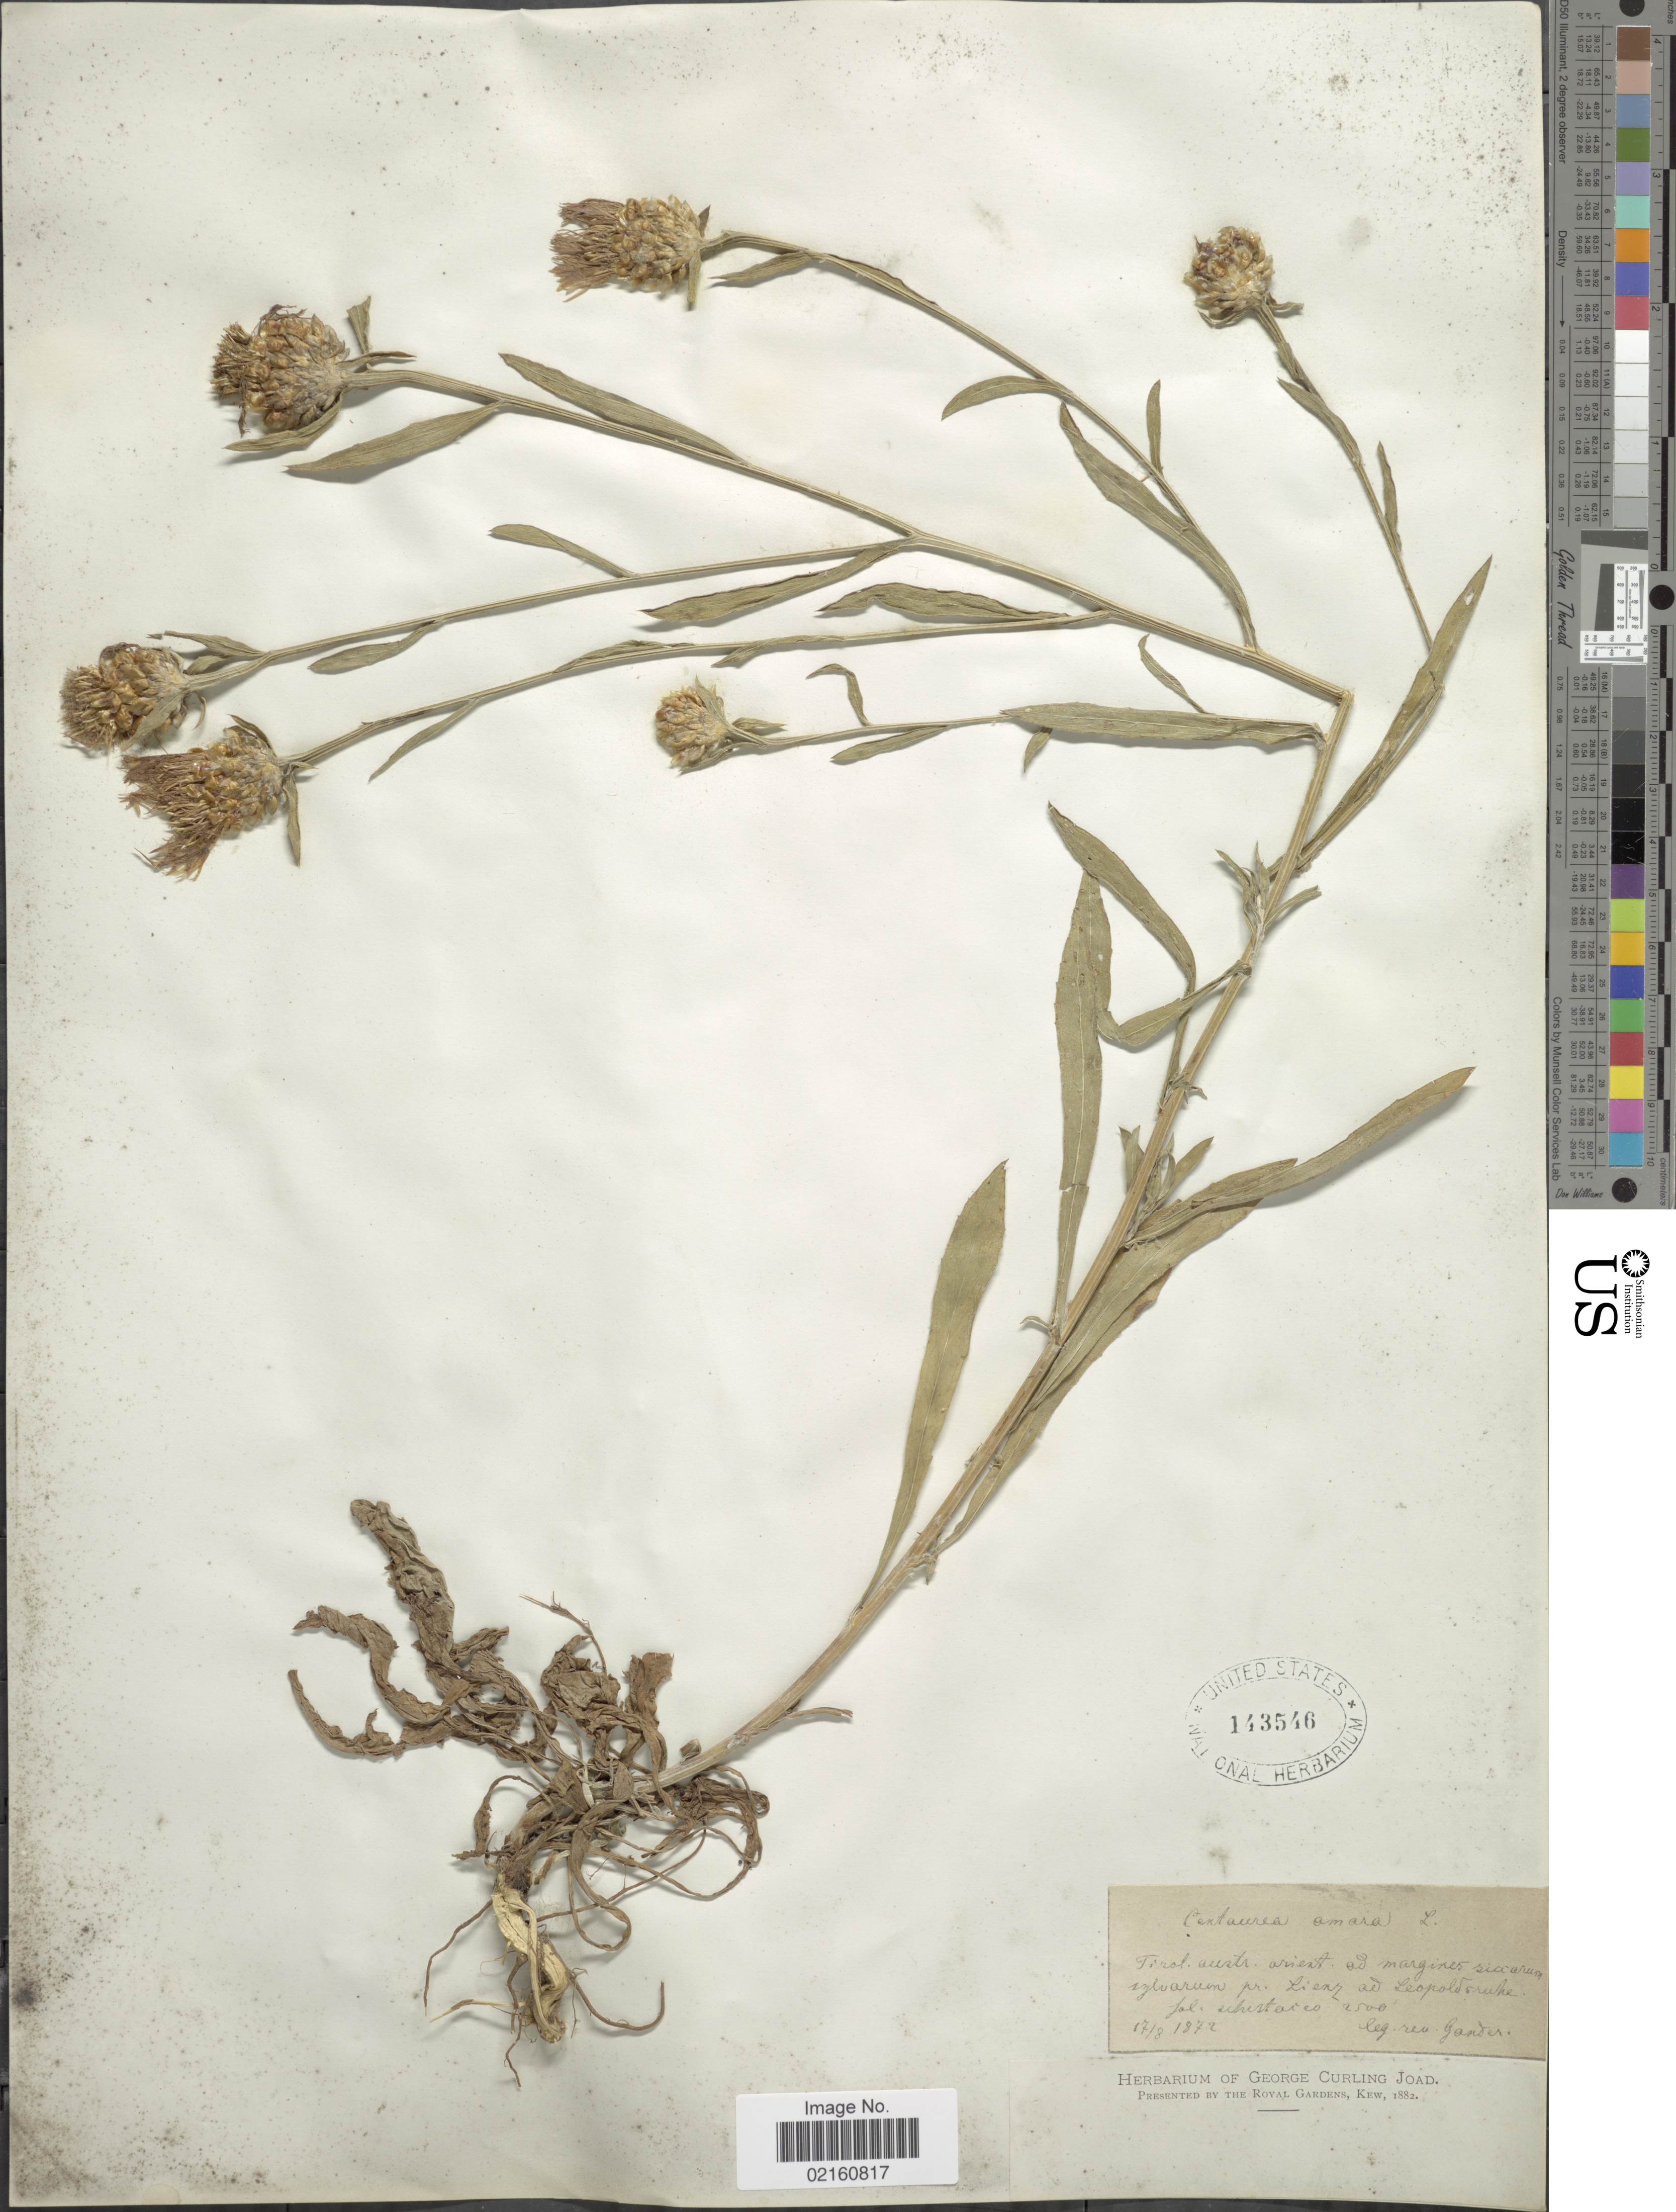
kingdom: Plantae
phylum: Tracheophyta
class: Magnoliopsida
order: Asterales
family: Asteraceae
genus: Centaurea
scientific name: Centaurea jacea subsp. gaudinii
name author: (Boiss. & Reut.) Gremli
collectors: Gander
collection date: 1872-08-17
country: Austria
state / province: Tirol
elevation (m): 762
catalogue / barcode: US 143546